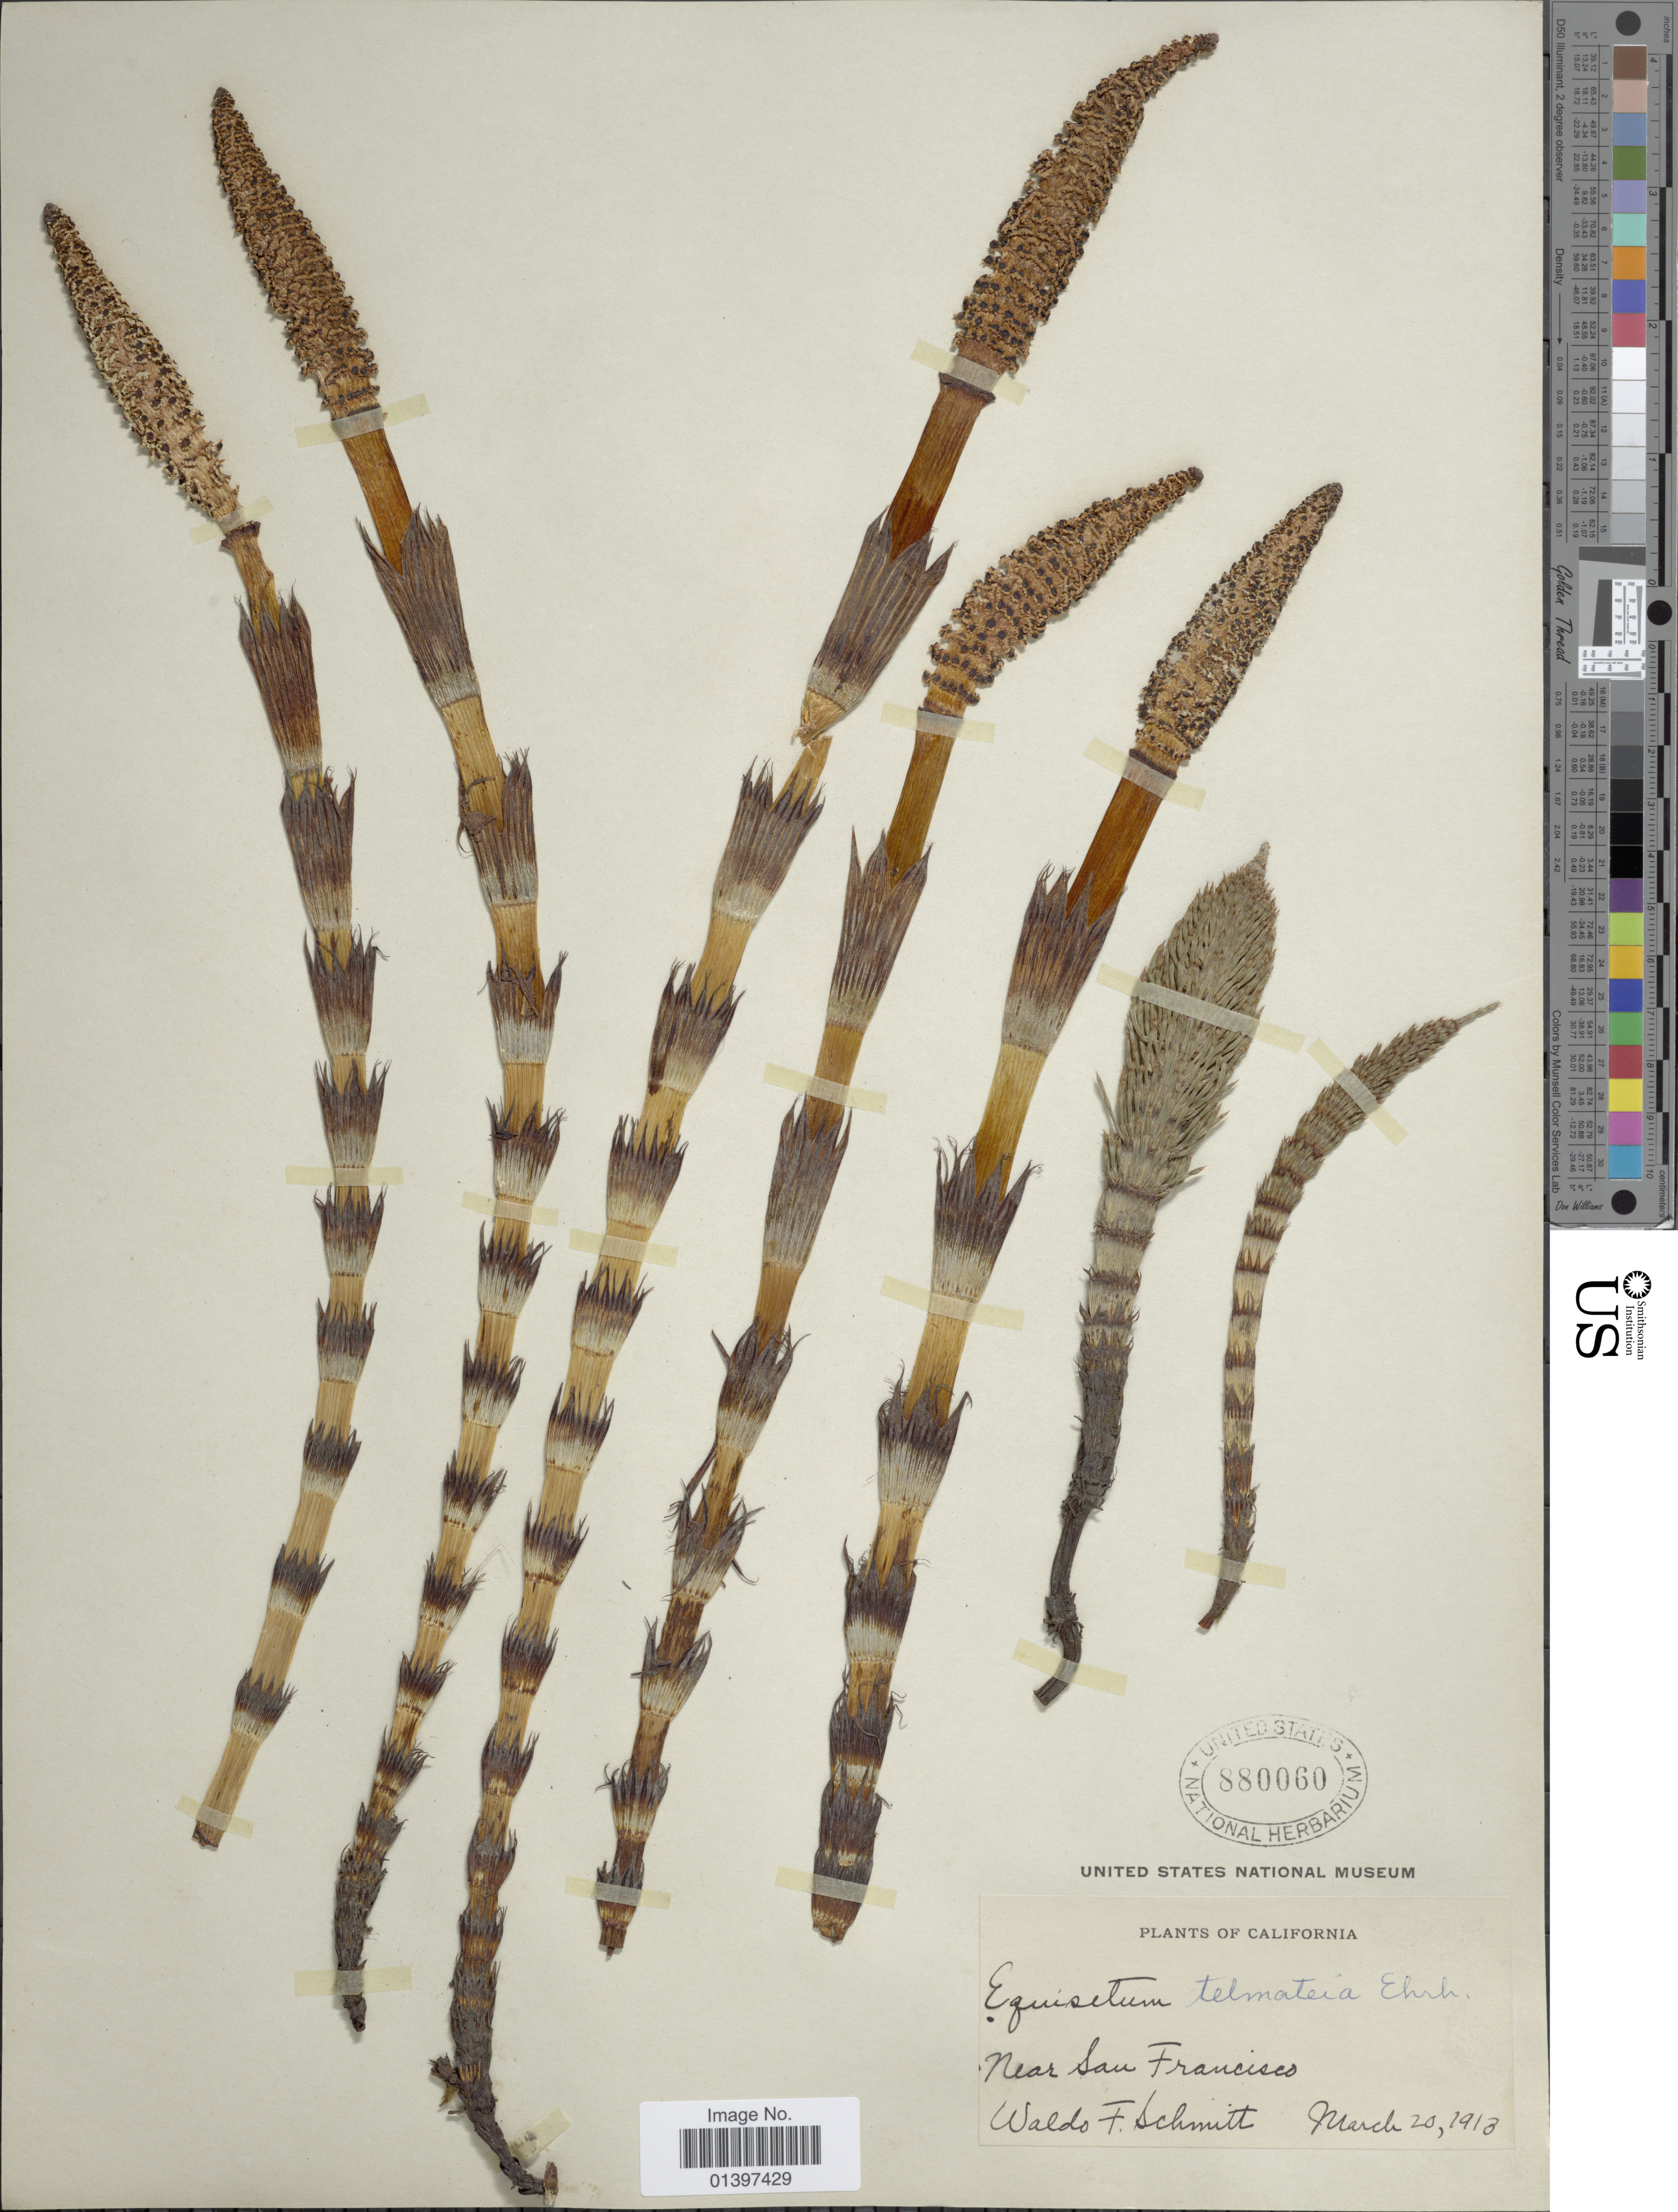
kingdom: Plantae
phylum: Tracheophyta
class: Polypodiopsida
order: Equisetales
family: Equisetaceae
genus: Equisetum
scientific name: Equisetum telmateia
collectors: W. L. Schmitt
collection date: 1913-03-20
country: United States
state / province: California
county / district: San Francisco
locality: Near San Francisco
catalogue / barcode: US 880060